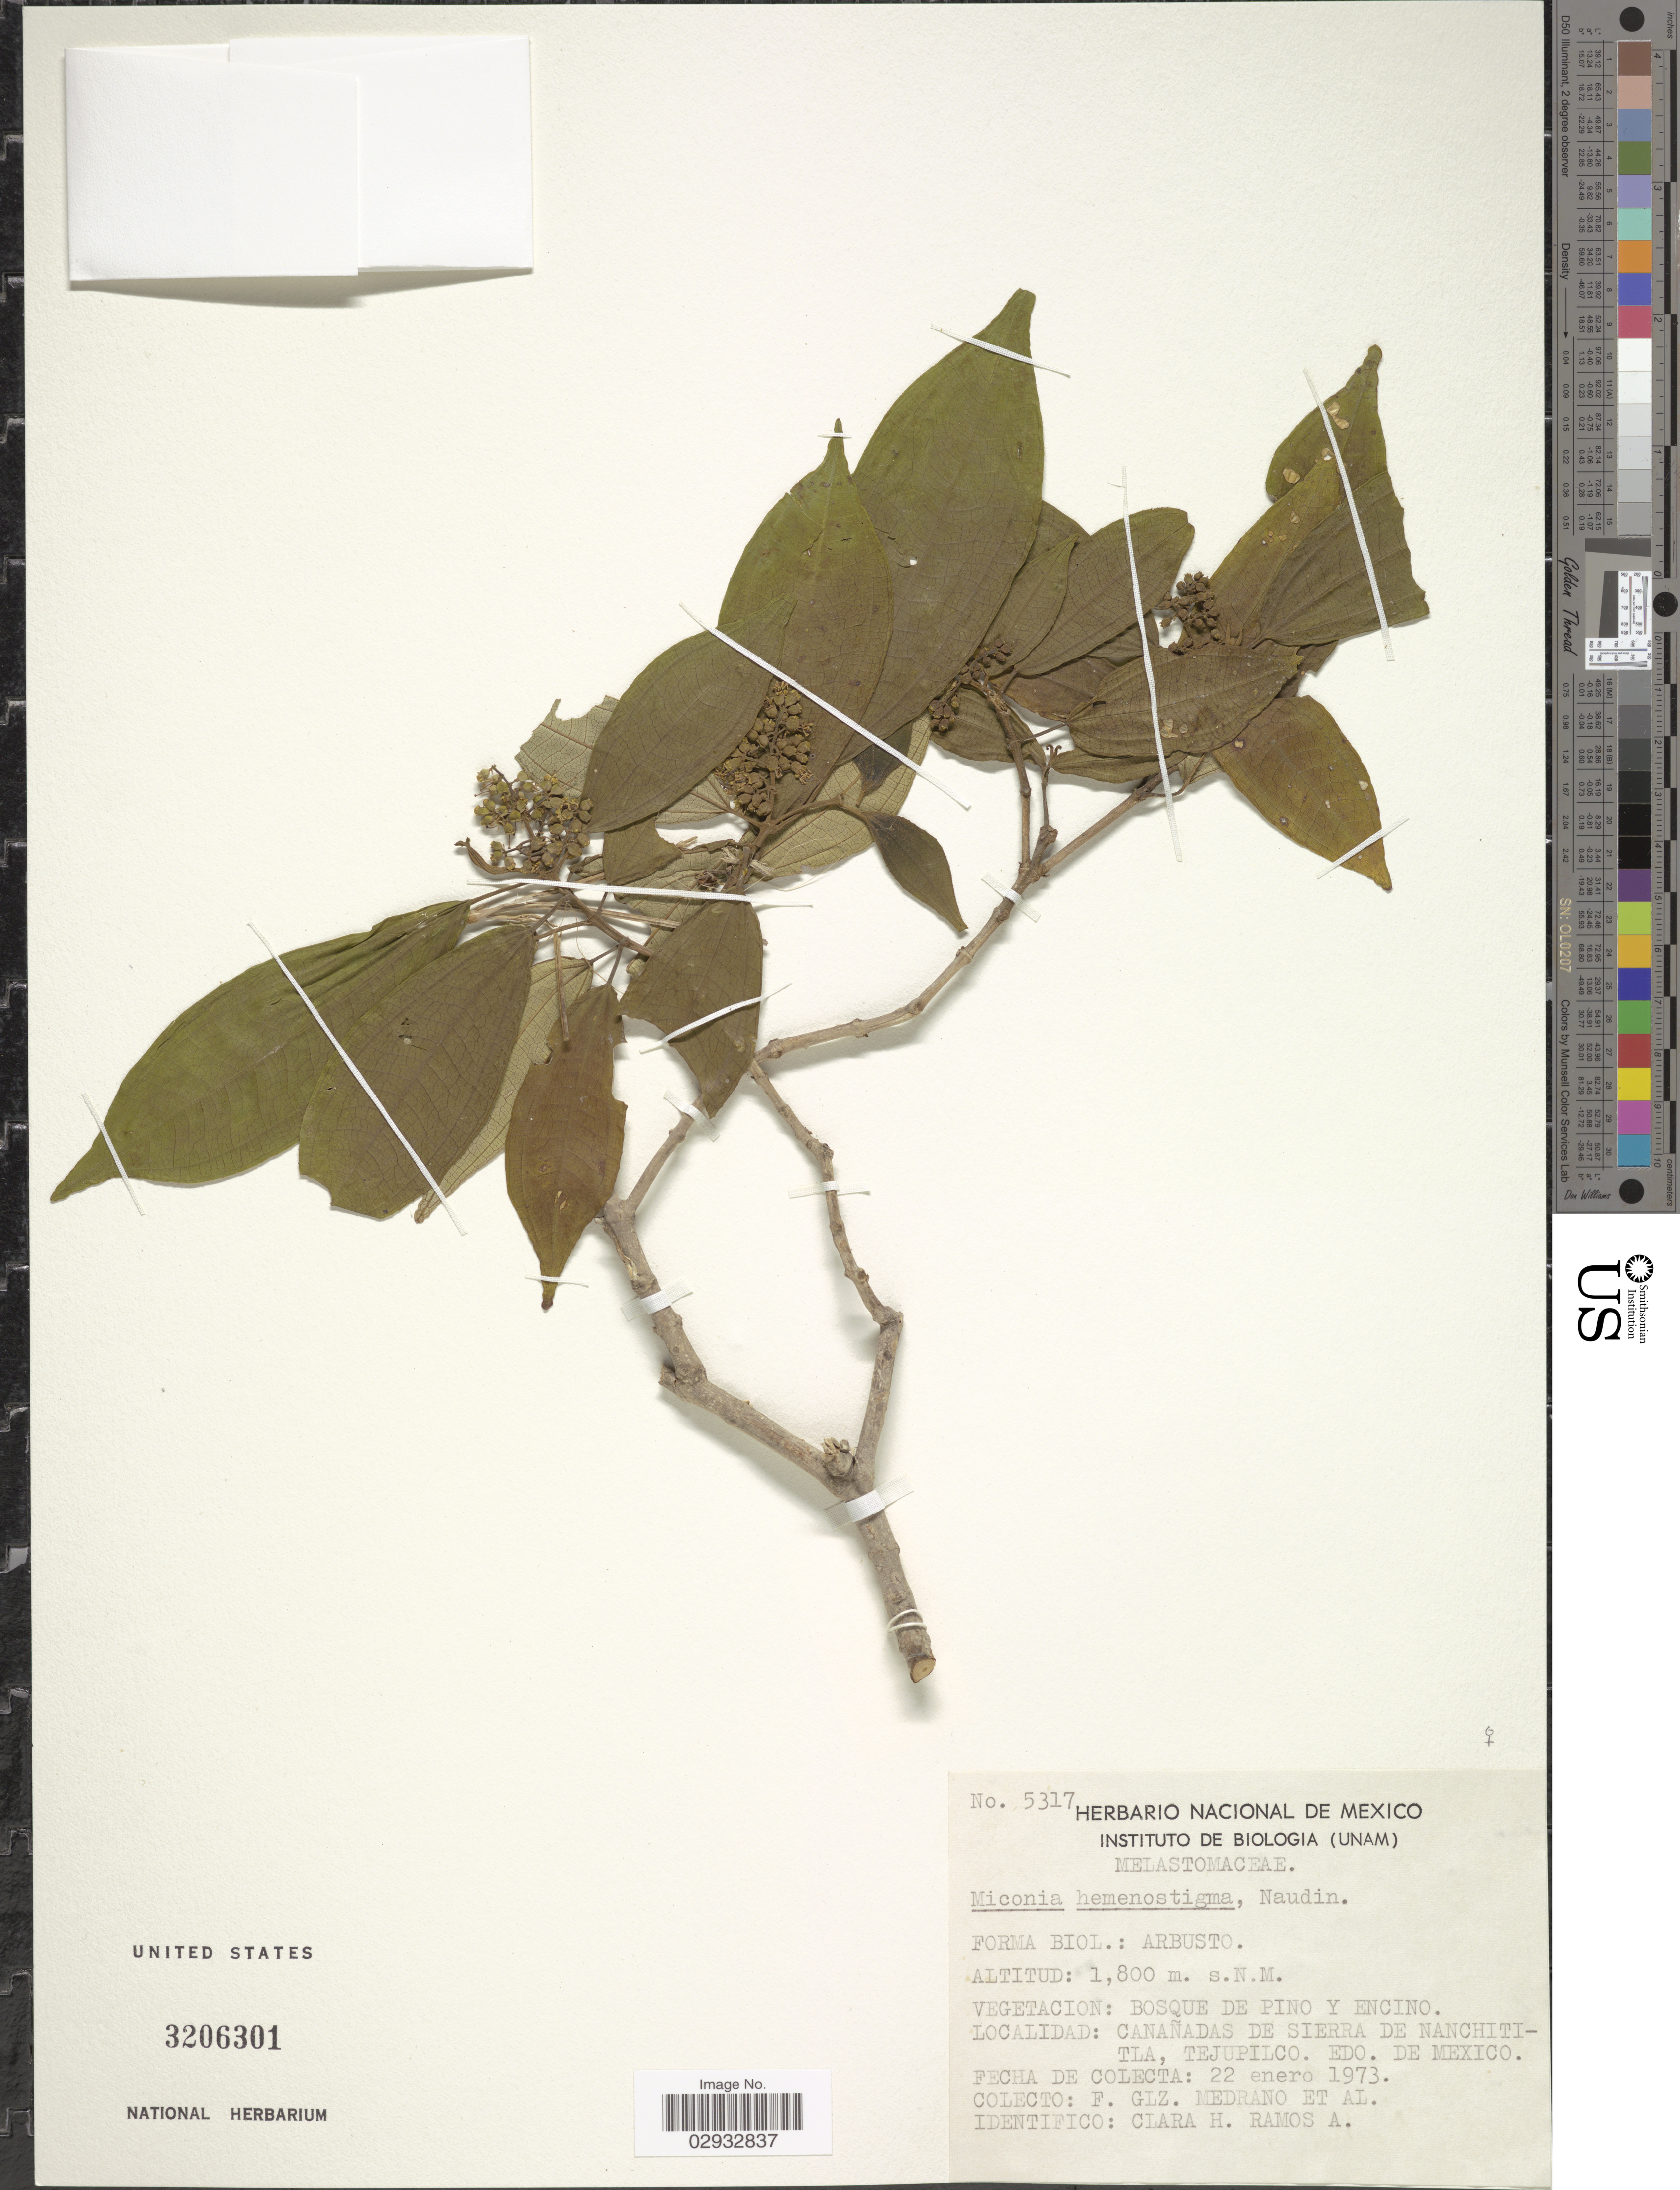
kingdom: Plantae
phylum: Tracheophyta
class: Magnoliopsida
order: Myrtales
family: Melastomataceae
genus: Miconia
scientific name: Miconia hemenostigma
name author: Naudin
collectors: F. Medrano & et al.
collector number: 5317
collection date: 1973-01-22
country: Mexico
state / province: México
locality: Canañadas de Sierra de Nanchititla, Tejupilco.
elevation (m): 1800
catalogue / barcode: US 3206301